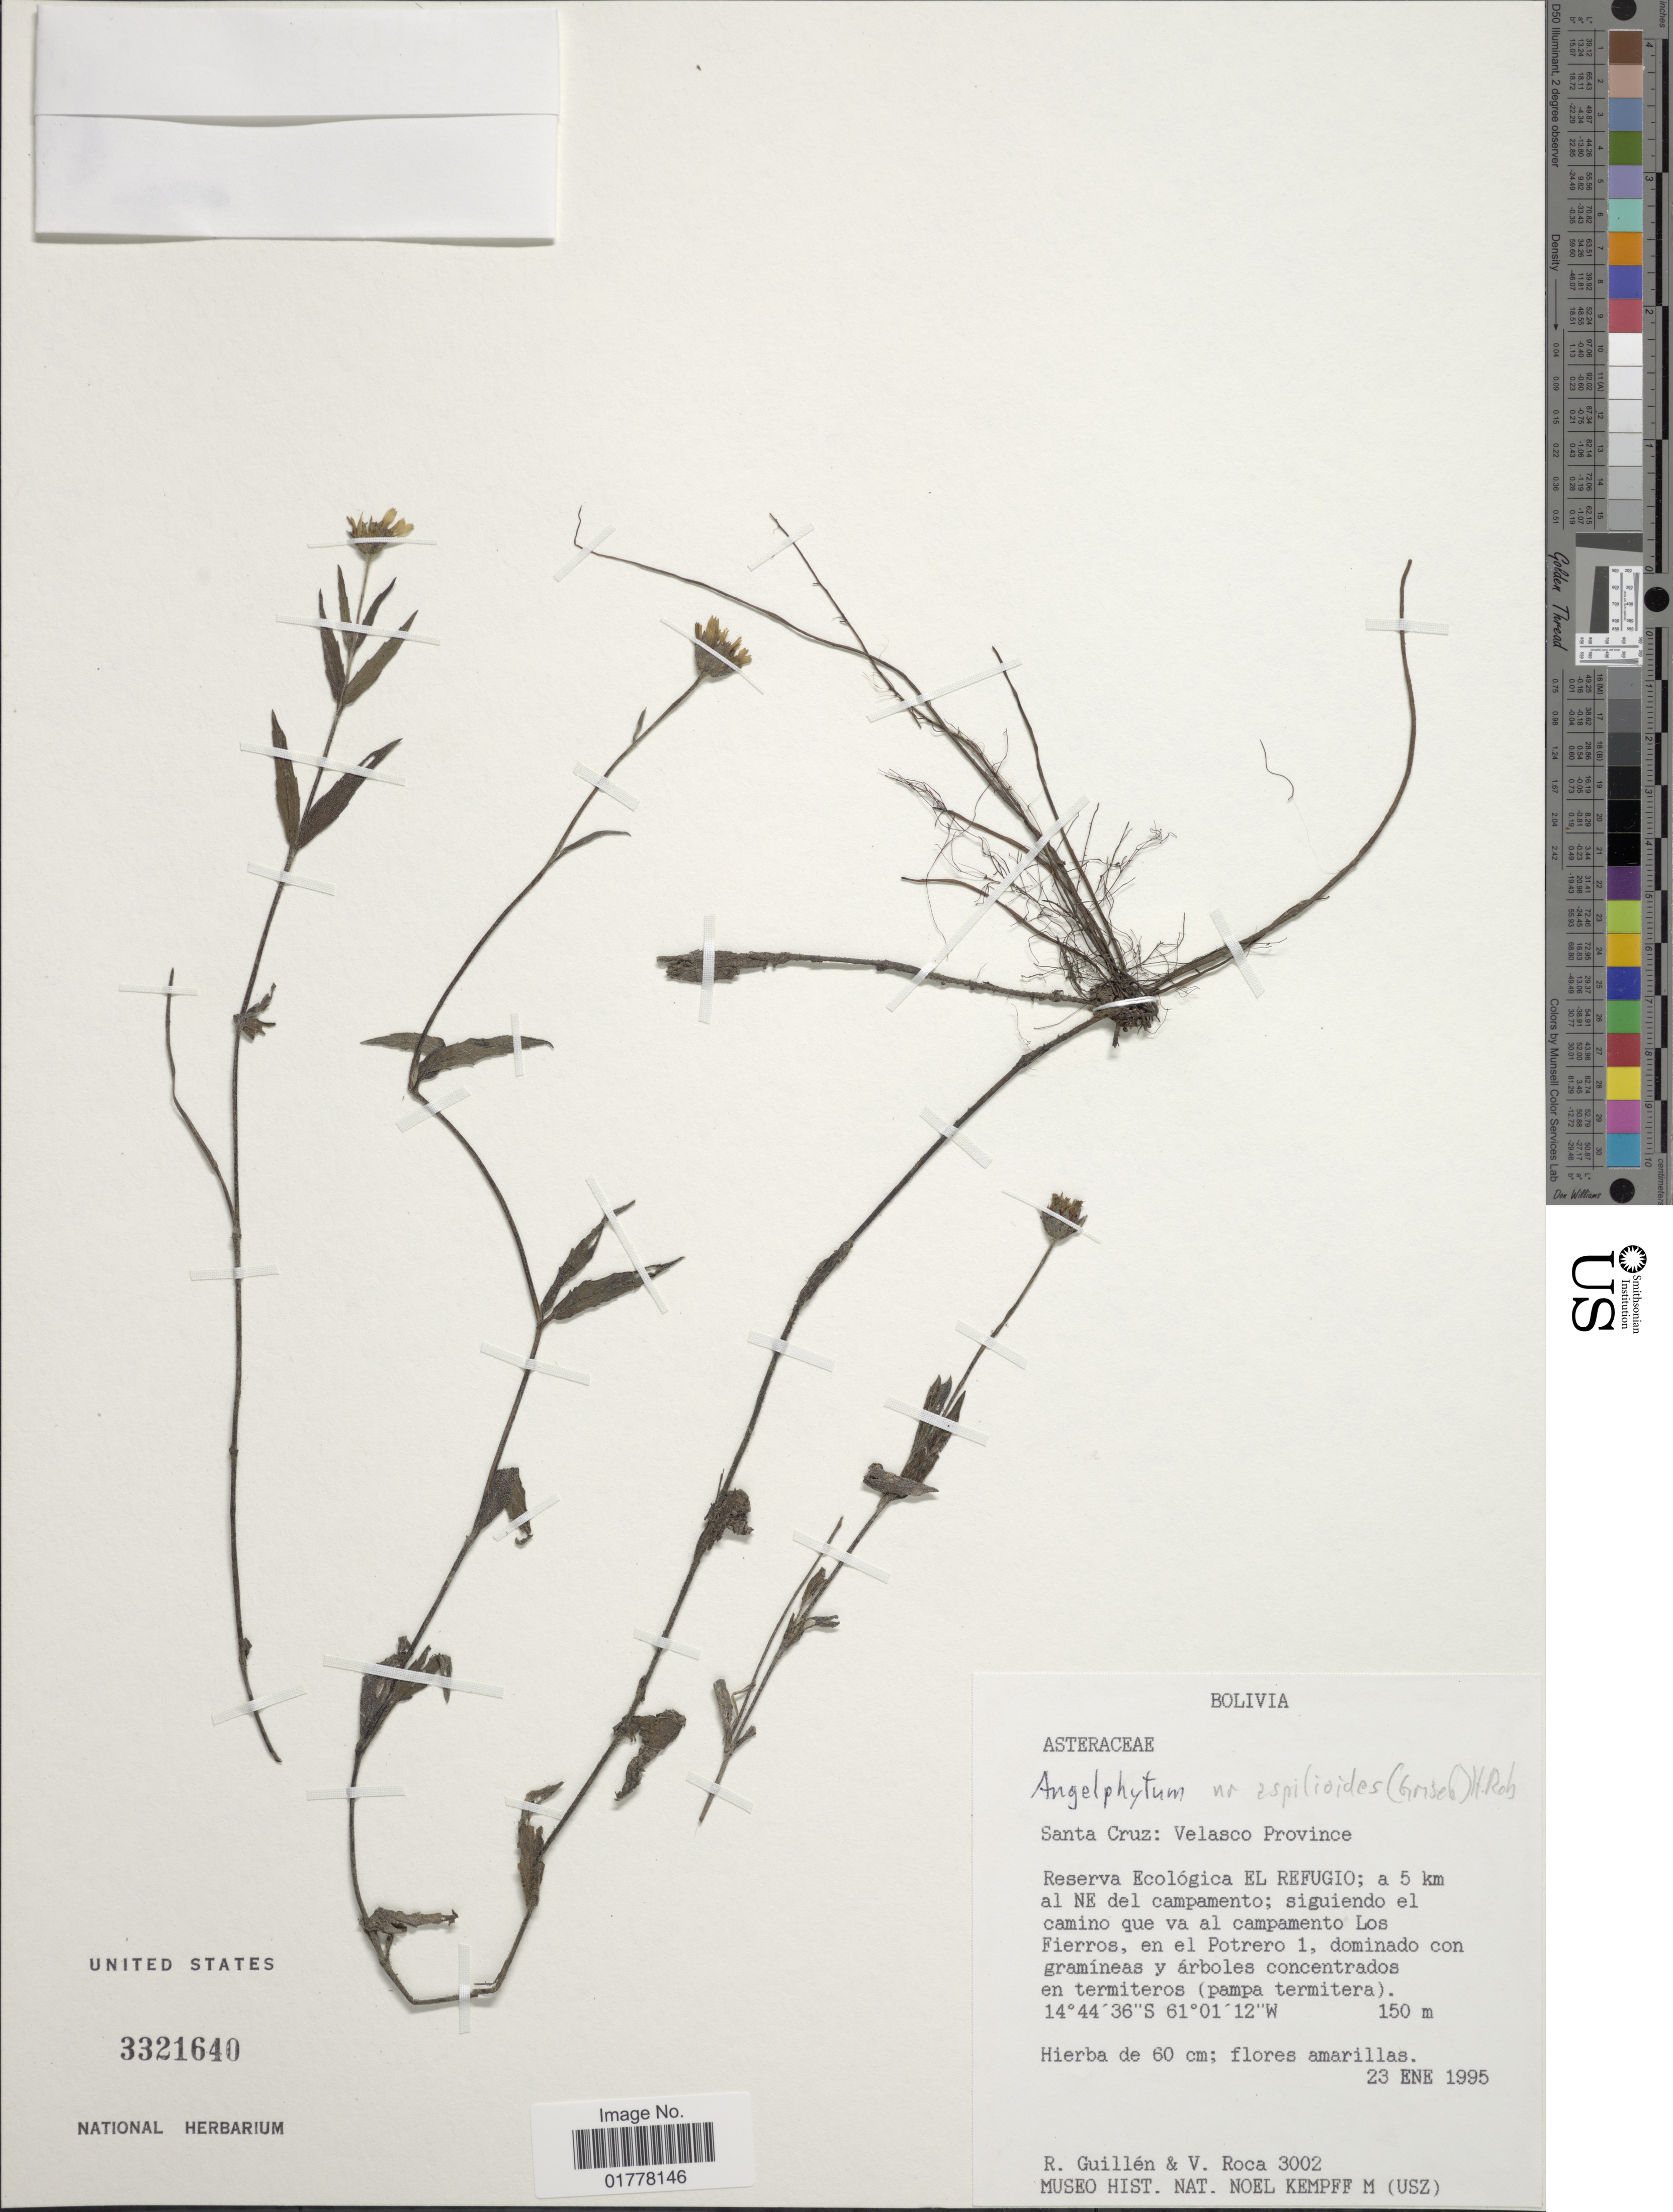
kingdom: Plantae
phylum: Tracheophyta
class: Magnoliopsida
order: Asterales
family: Asteraceae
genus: Angelphytum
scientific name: Angelphytum sp.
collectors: R. Guillen & V. Roca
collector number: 3002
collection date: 1995-01-23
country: Bolivia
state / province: Santa Cruz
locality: Santa Cruz: Velasco Province. Reserva Ecológica El Refugio; a 5 km al NE del campamento; siguiendo el camino que va al campamento Los Fierros, en el Potrero 1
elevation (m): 150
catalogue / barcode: US 3321640